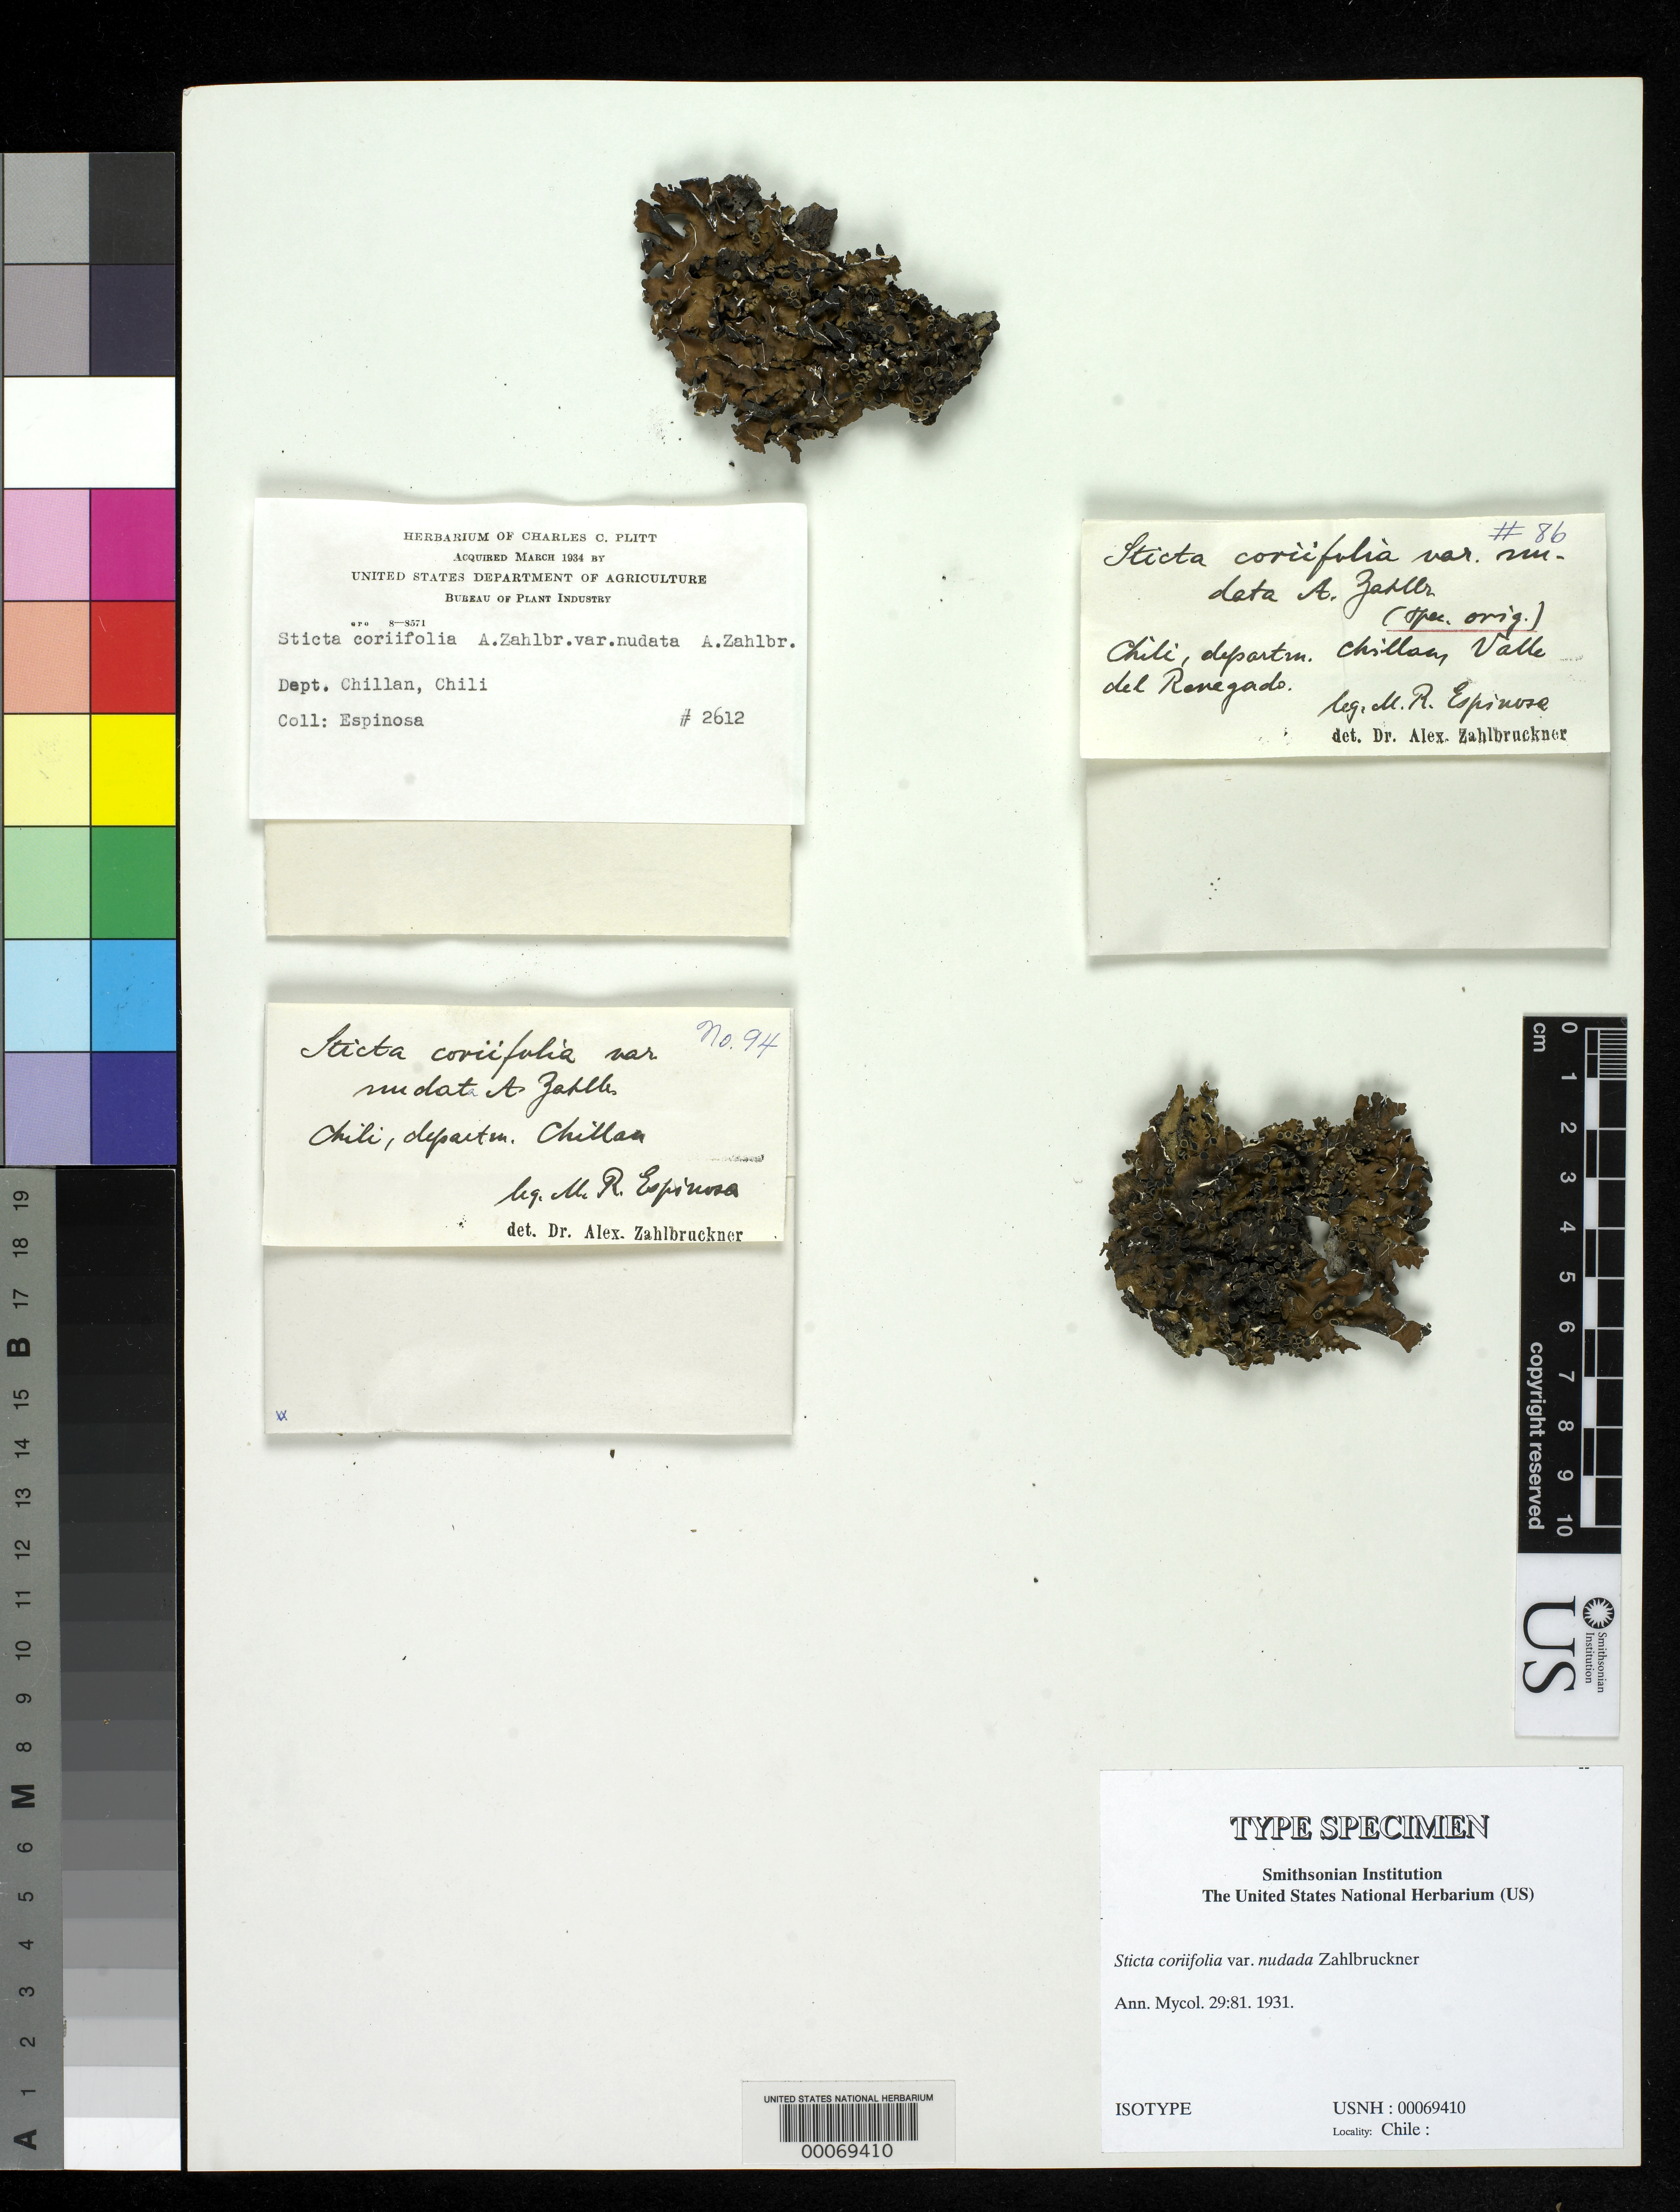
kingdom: Fungi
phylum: Ascomycota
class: Lecanoromycetes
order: Peltigerales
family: Lobariaceae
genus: Sticta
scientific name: Sticta coriifolia var. nudada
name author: Zahlbr.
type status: Isotype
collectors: M. R. Espinosa Bustos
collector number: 86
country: Chile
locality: Valle del Renegado, Chillan Dept.